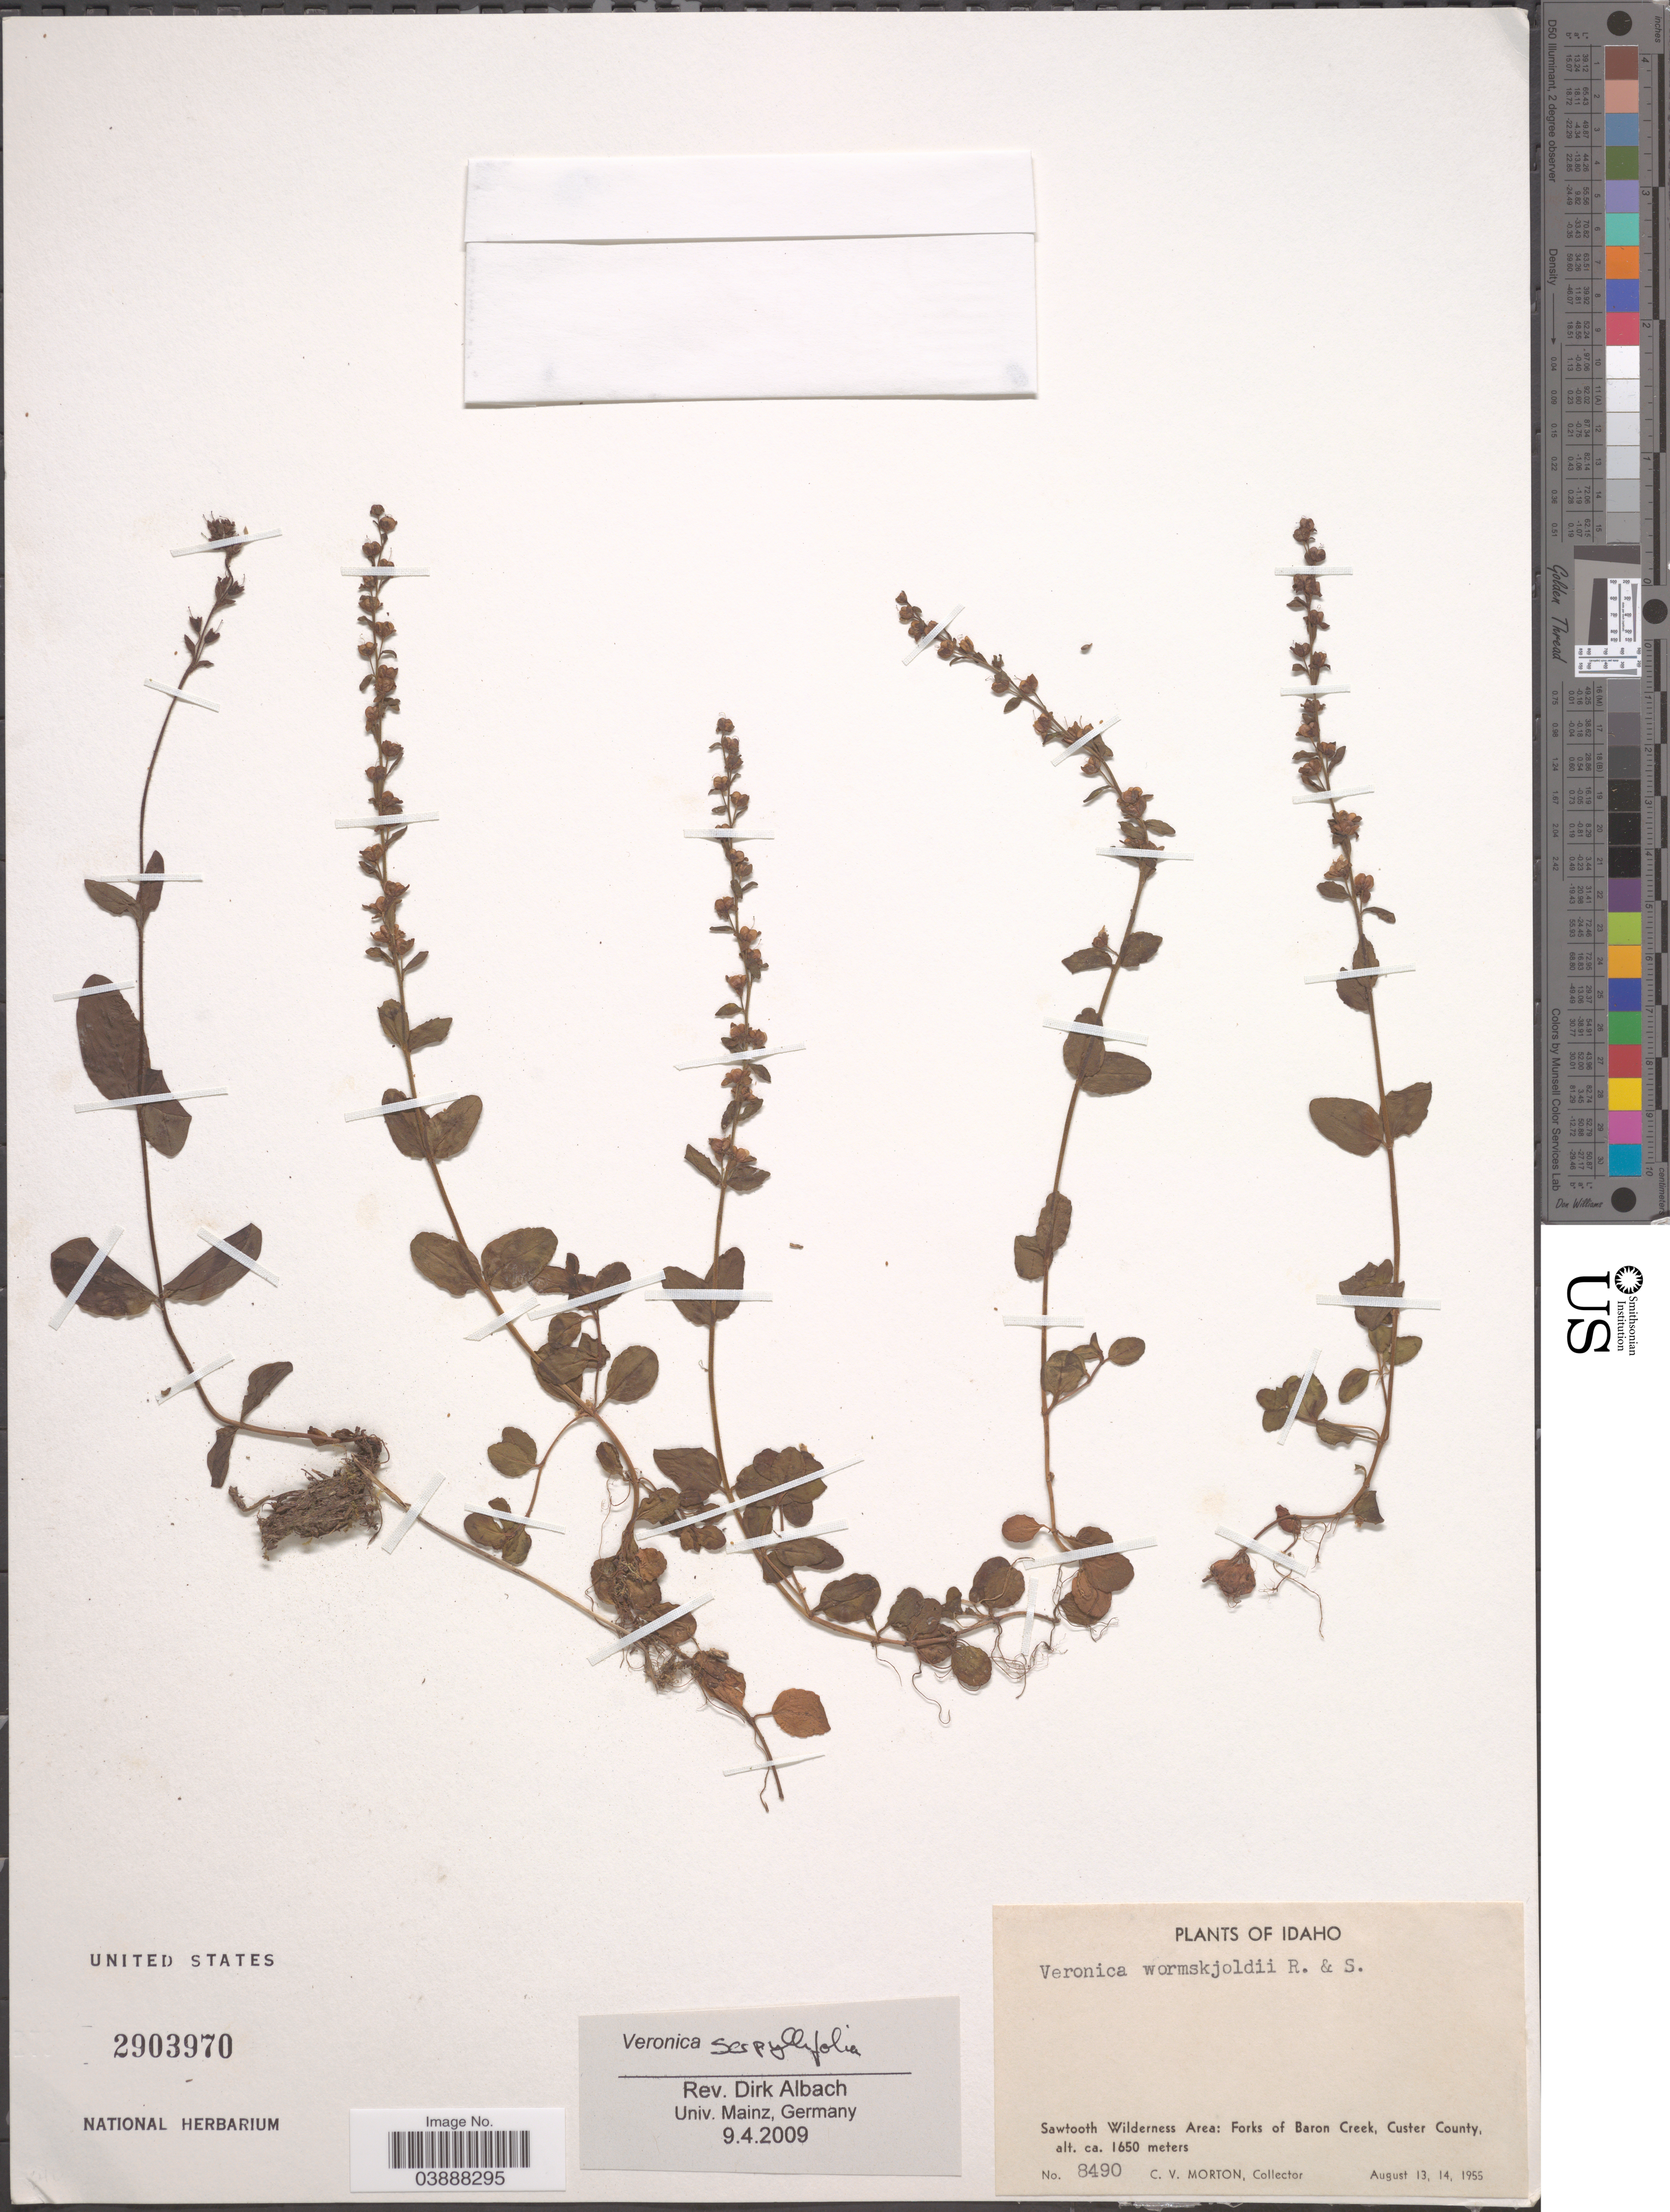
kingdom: Plantae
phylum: Tracheophyta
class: Magnoliopsida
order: Lamiales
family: Plantaginaceae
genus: Veronica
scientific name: Veronica serpyllifolia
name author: L.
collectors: C. V. Morton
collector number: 8490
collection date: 1955-08-13/1955-08-14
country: United States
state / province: Idaho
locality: Sawtooth Wilderness Area: Forks of Baron Creek, Custer County.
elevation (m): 1650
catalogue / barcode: US 2903970